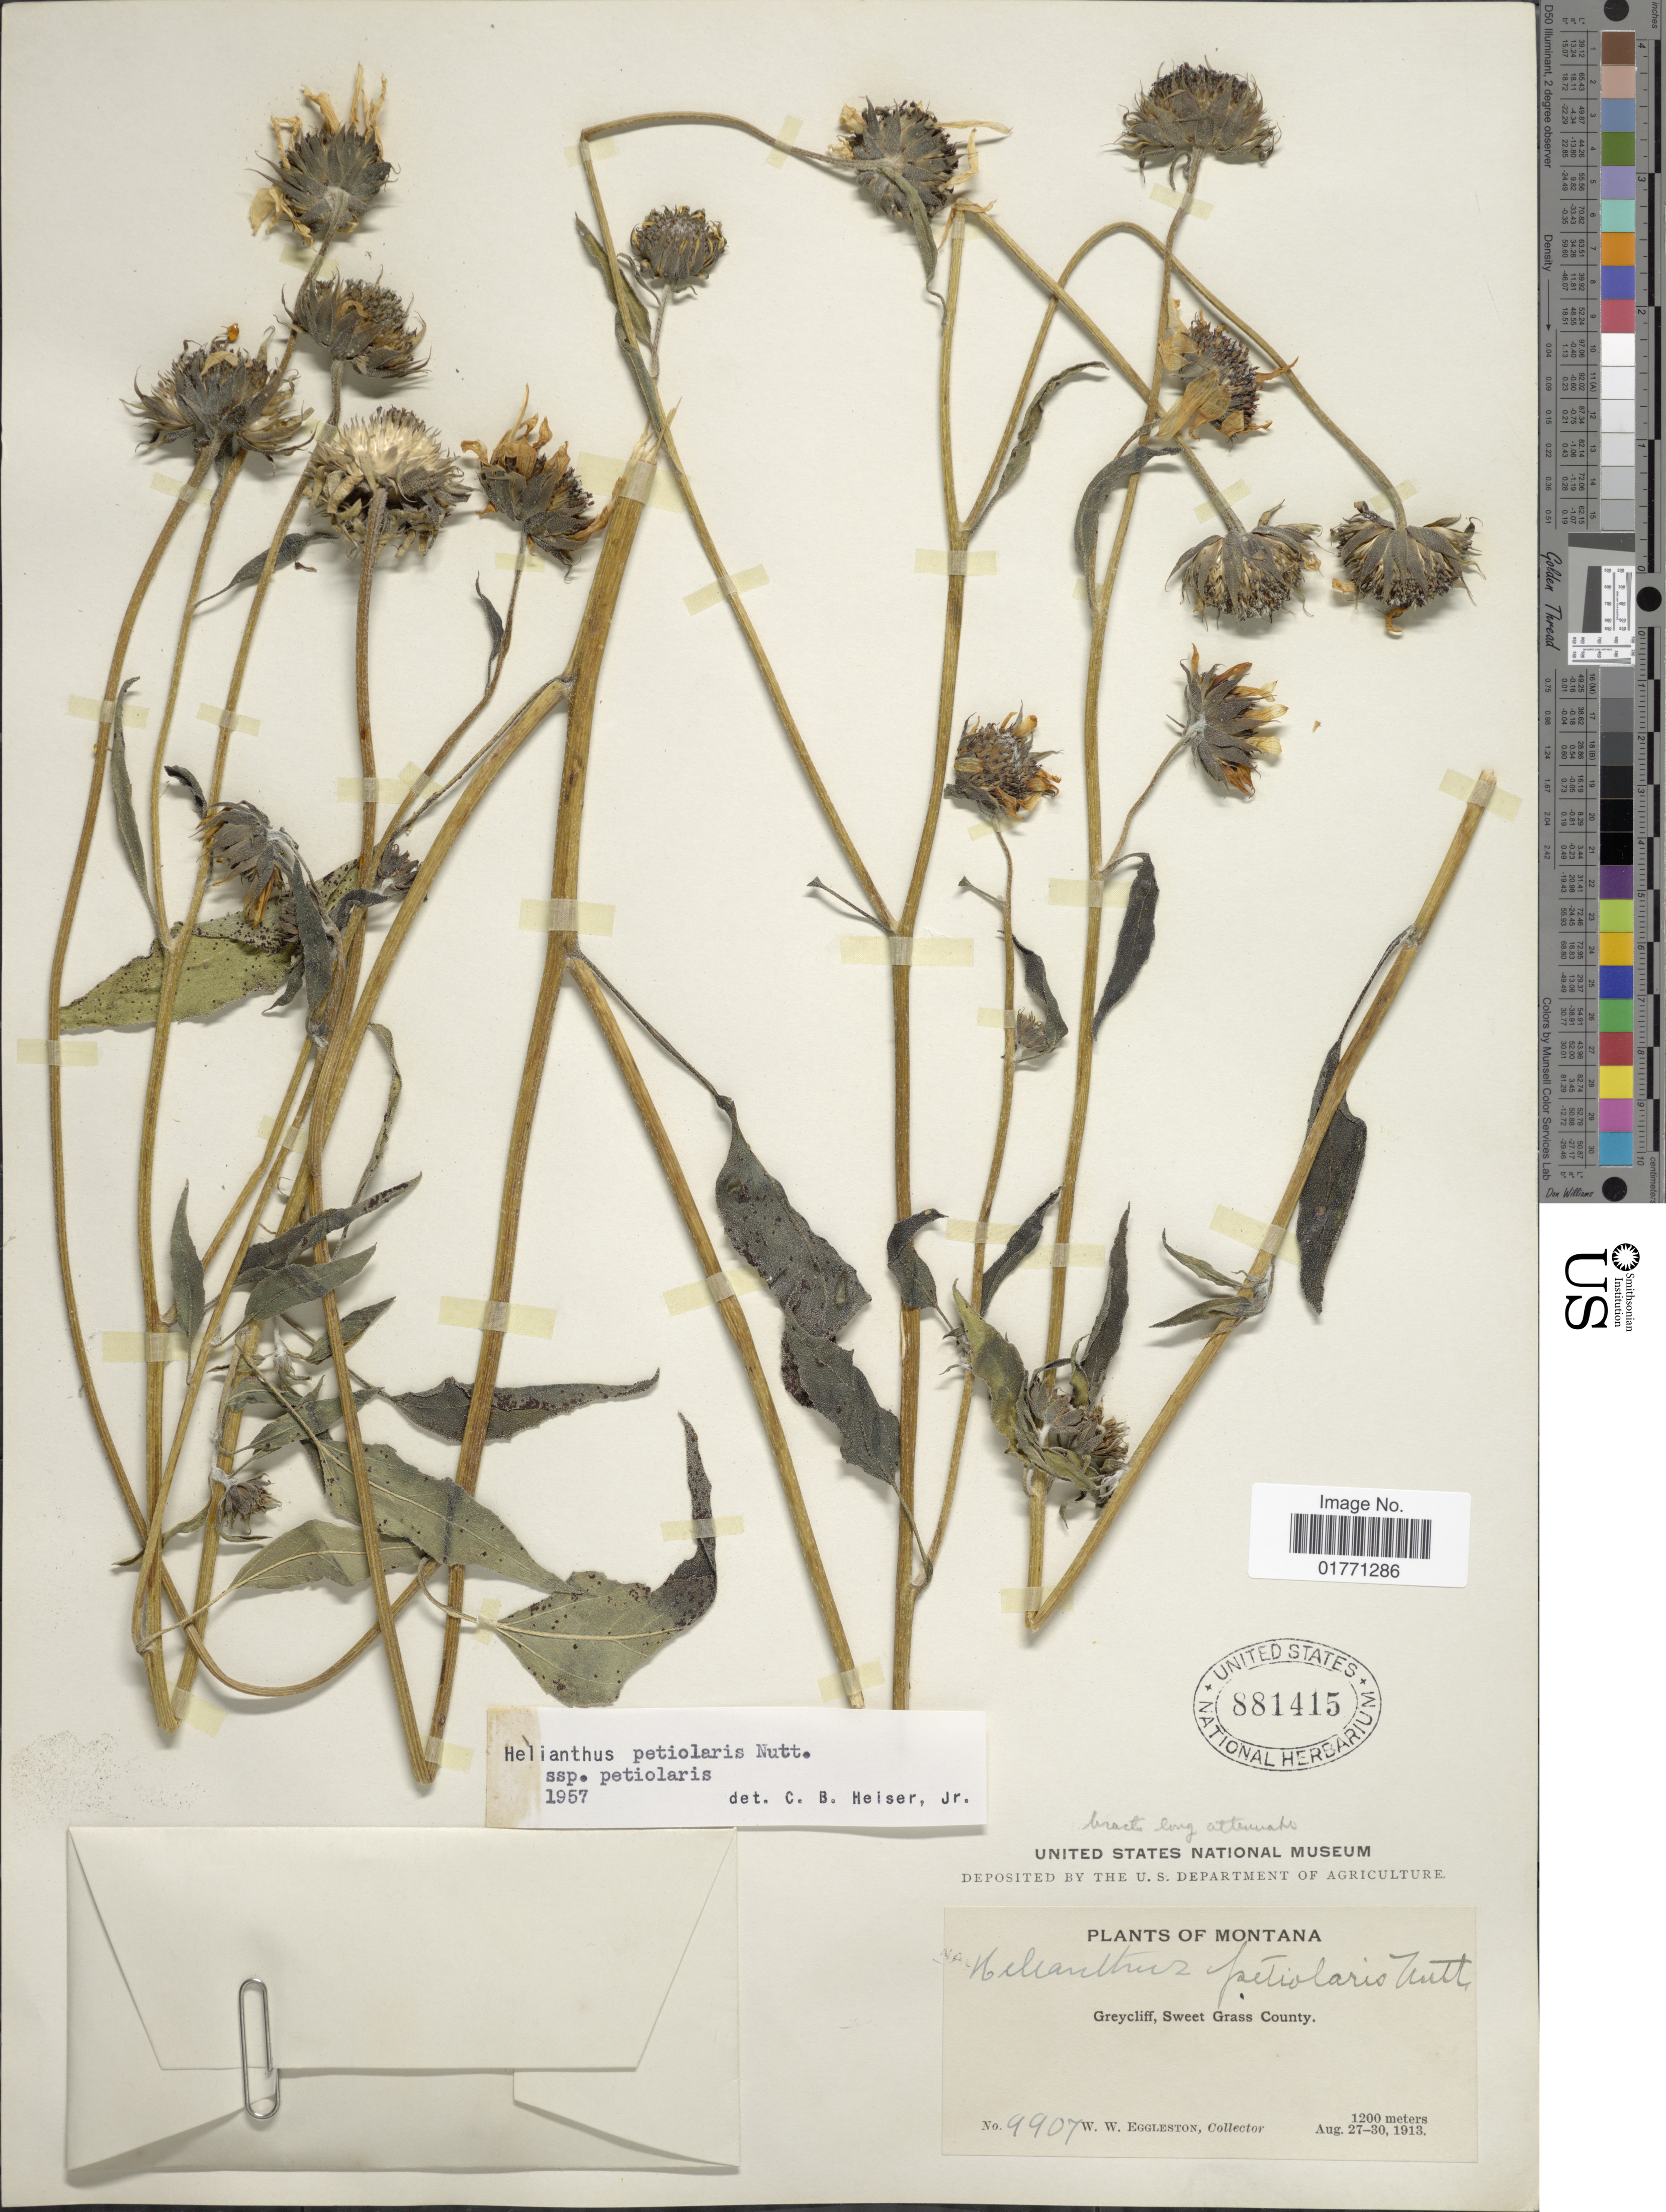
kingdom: Plantae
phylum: Tracheophyta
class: Magnoliopsida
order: Asterales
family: Asteraceae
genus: Helianthus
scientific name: Helianthus petiolaris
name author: Nutt.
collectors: W. W. Eggleston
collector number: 9907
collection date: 1913-08-27/1913-08-30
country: United States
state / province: Montana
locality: Greycliff, Sweet Grass County.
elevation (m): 1200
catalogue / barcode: US 881415